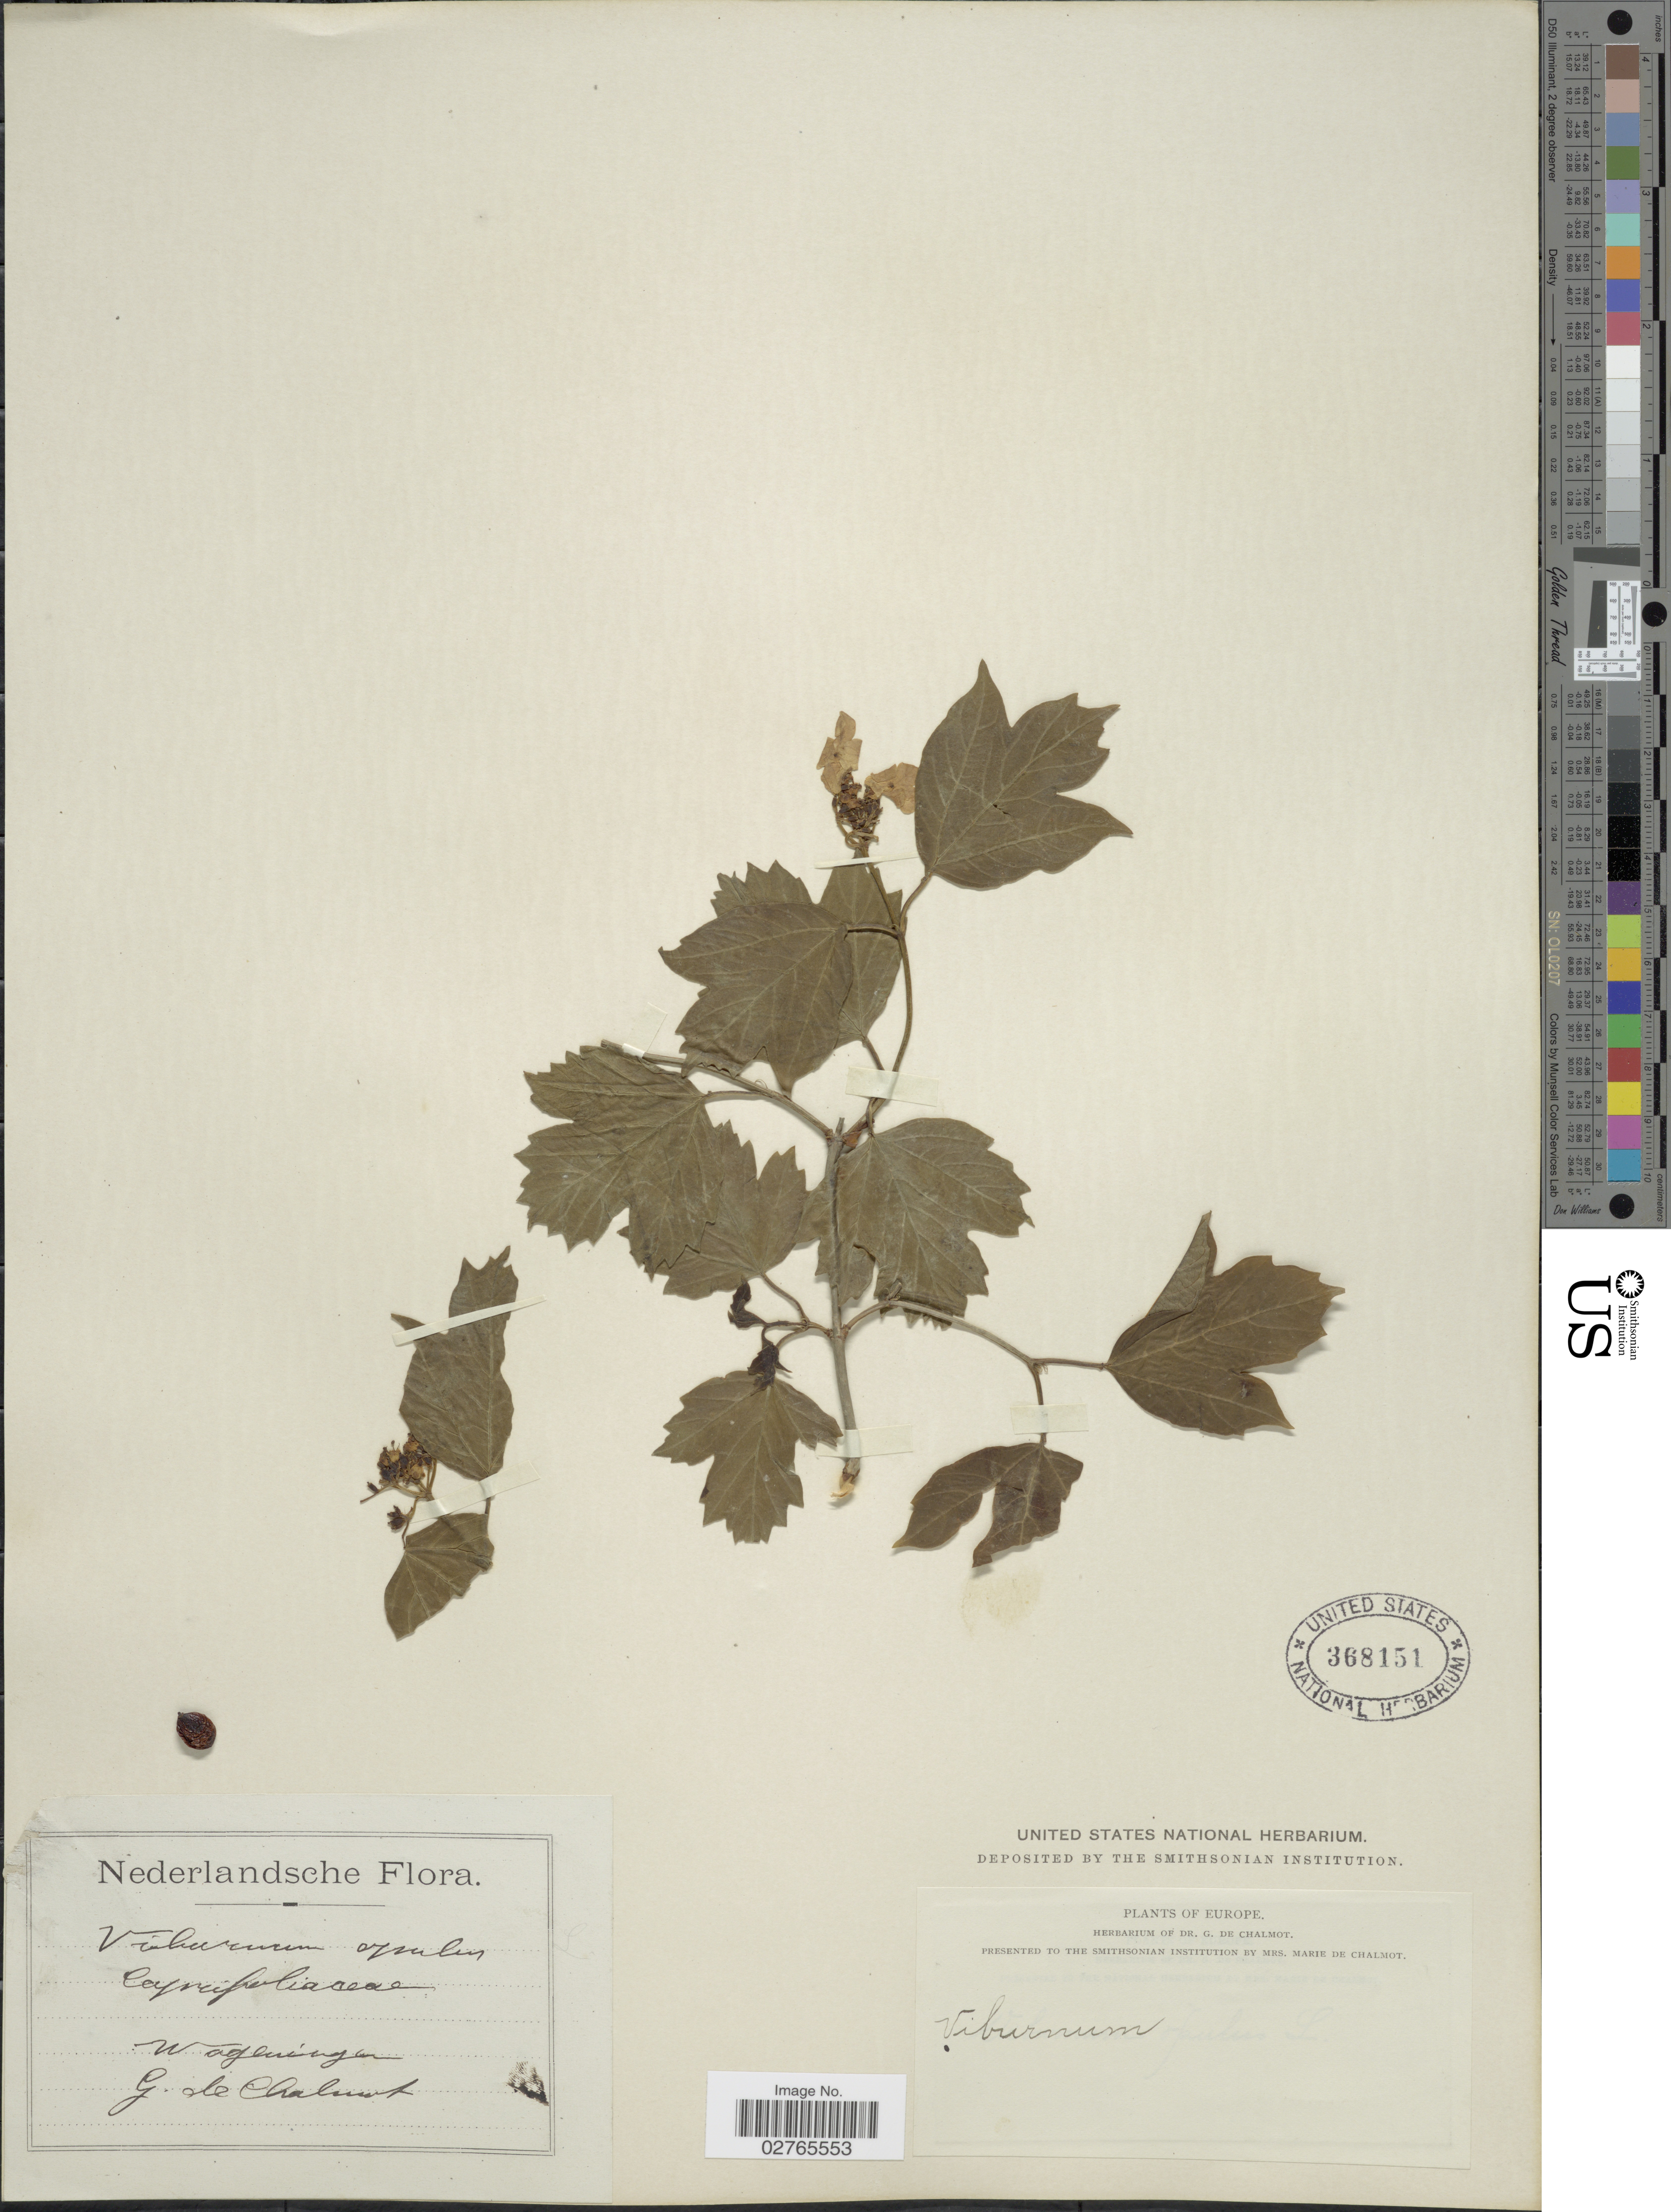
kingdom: Plantae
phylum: Tracheophyta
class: Magnoliopsida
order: Dipsacales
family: Viburnaceae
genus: Viburnum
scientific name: Viburnum opulus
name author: L.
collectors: G. de Chalmot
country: Netherlands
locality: Wageningen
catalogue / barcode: US 368151